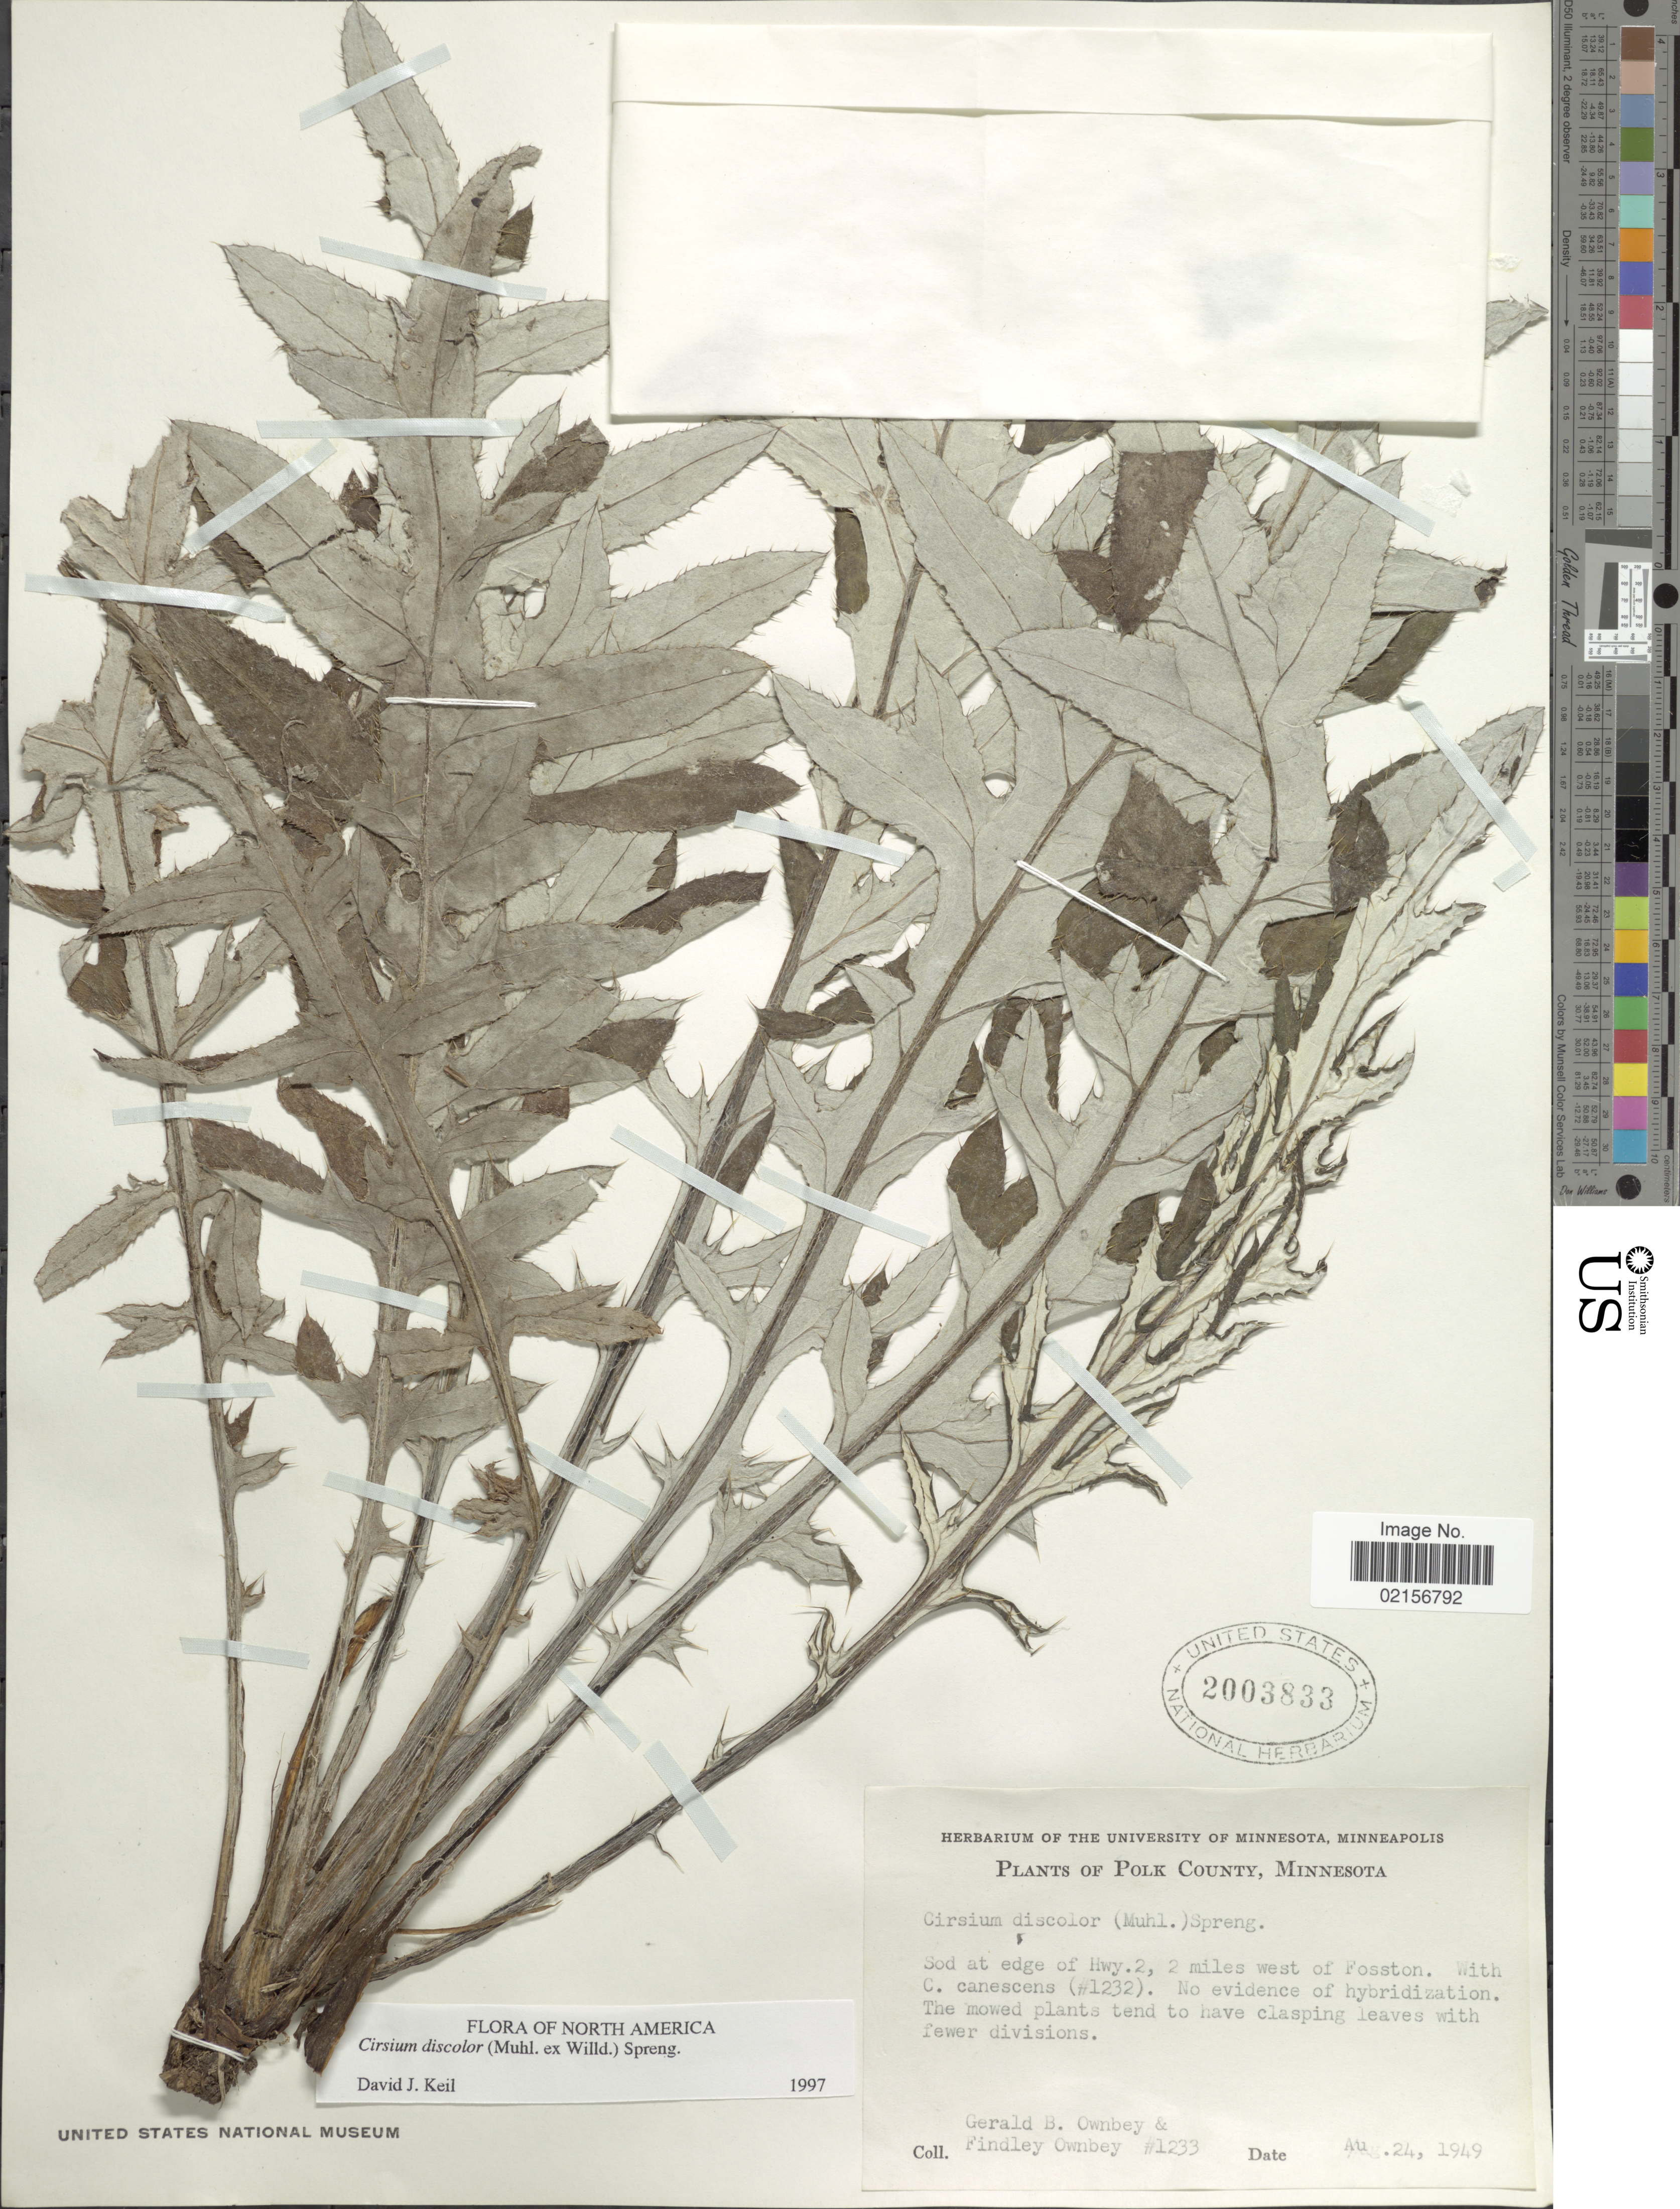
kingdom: Plantae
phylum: Tracheophyta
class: Magnoliopsida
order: Asterales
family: Asteraceae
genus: Cirsium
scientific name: Cirsium discolor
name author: (Muhl. ex Willd.) Spreng.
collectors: G. B. Ownbey & F. Ownbey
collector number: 1233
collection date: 1949-08-24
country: United States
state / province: Minnesota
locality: Polk County, Sod at edge of Hwy.2, 2 miles west of Fosston, with C. canescens (#1232)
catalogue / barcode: US 2003833